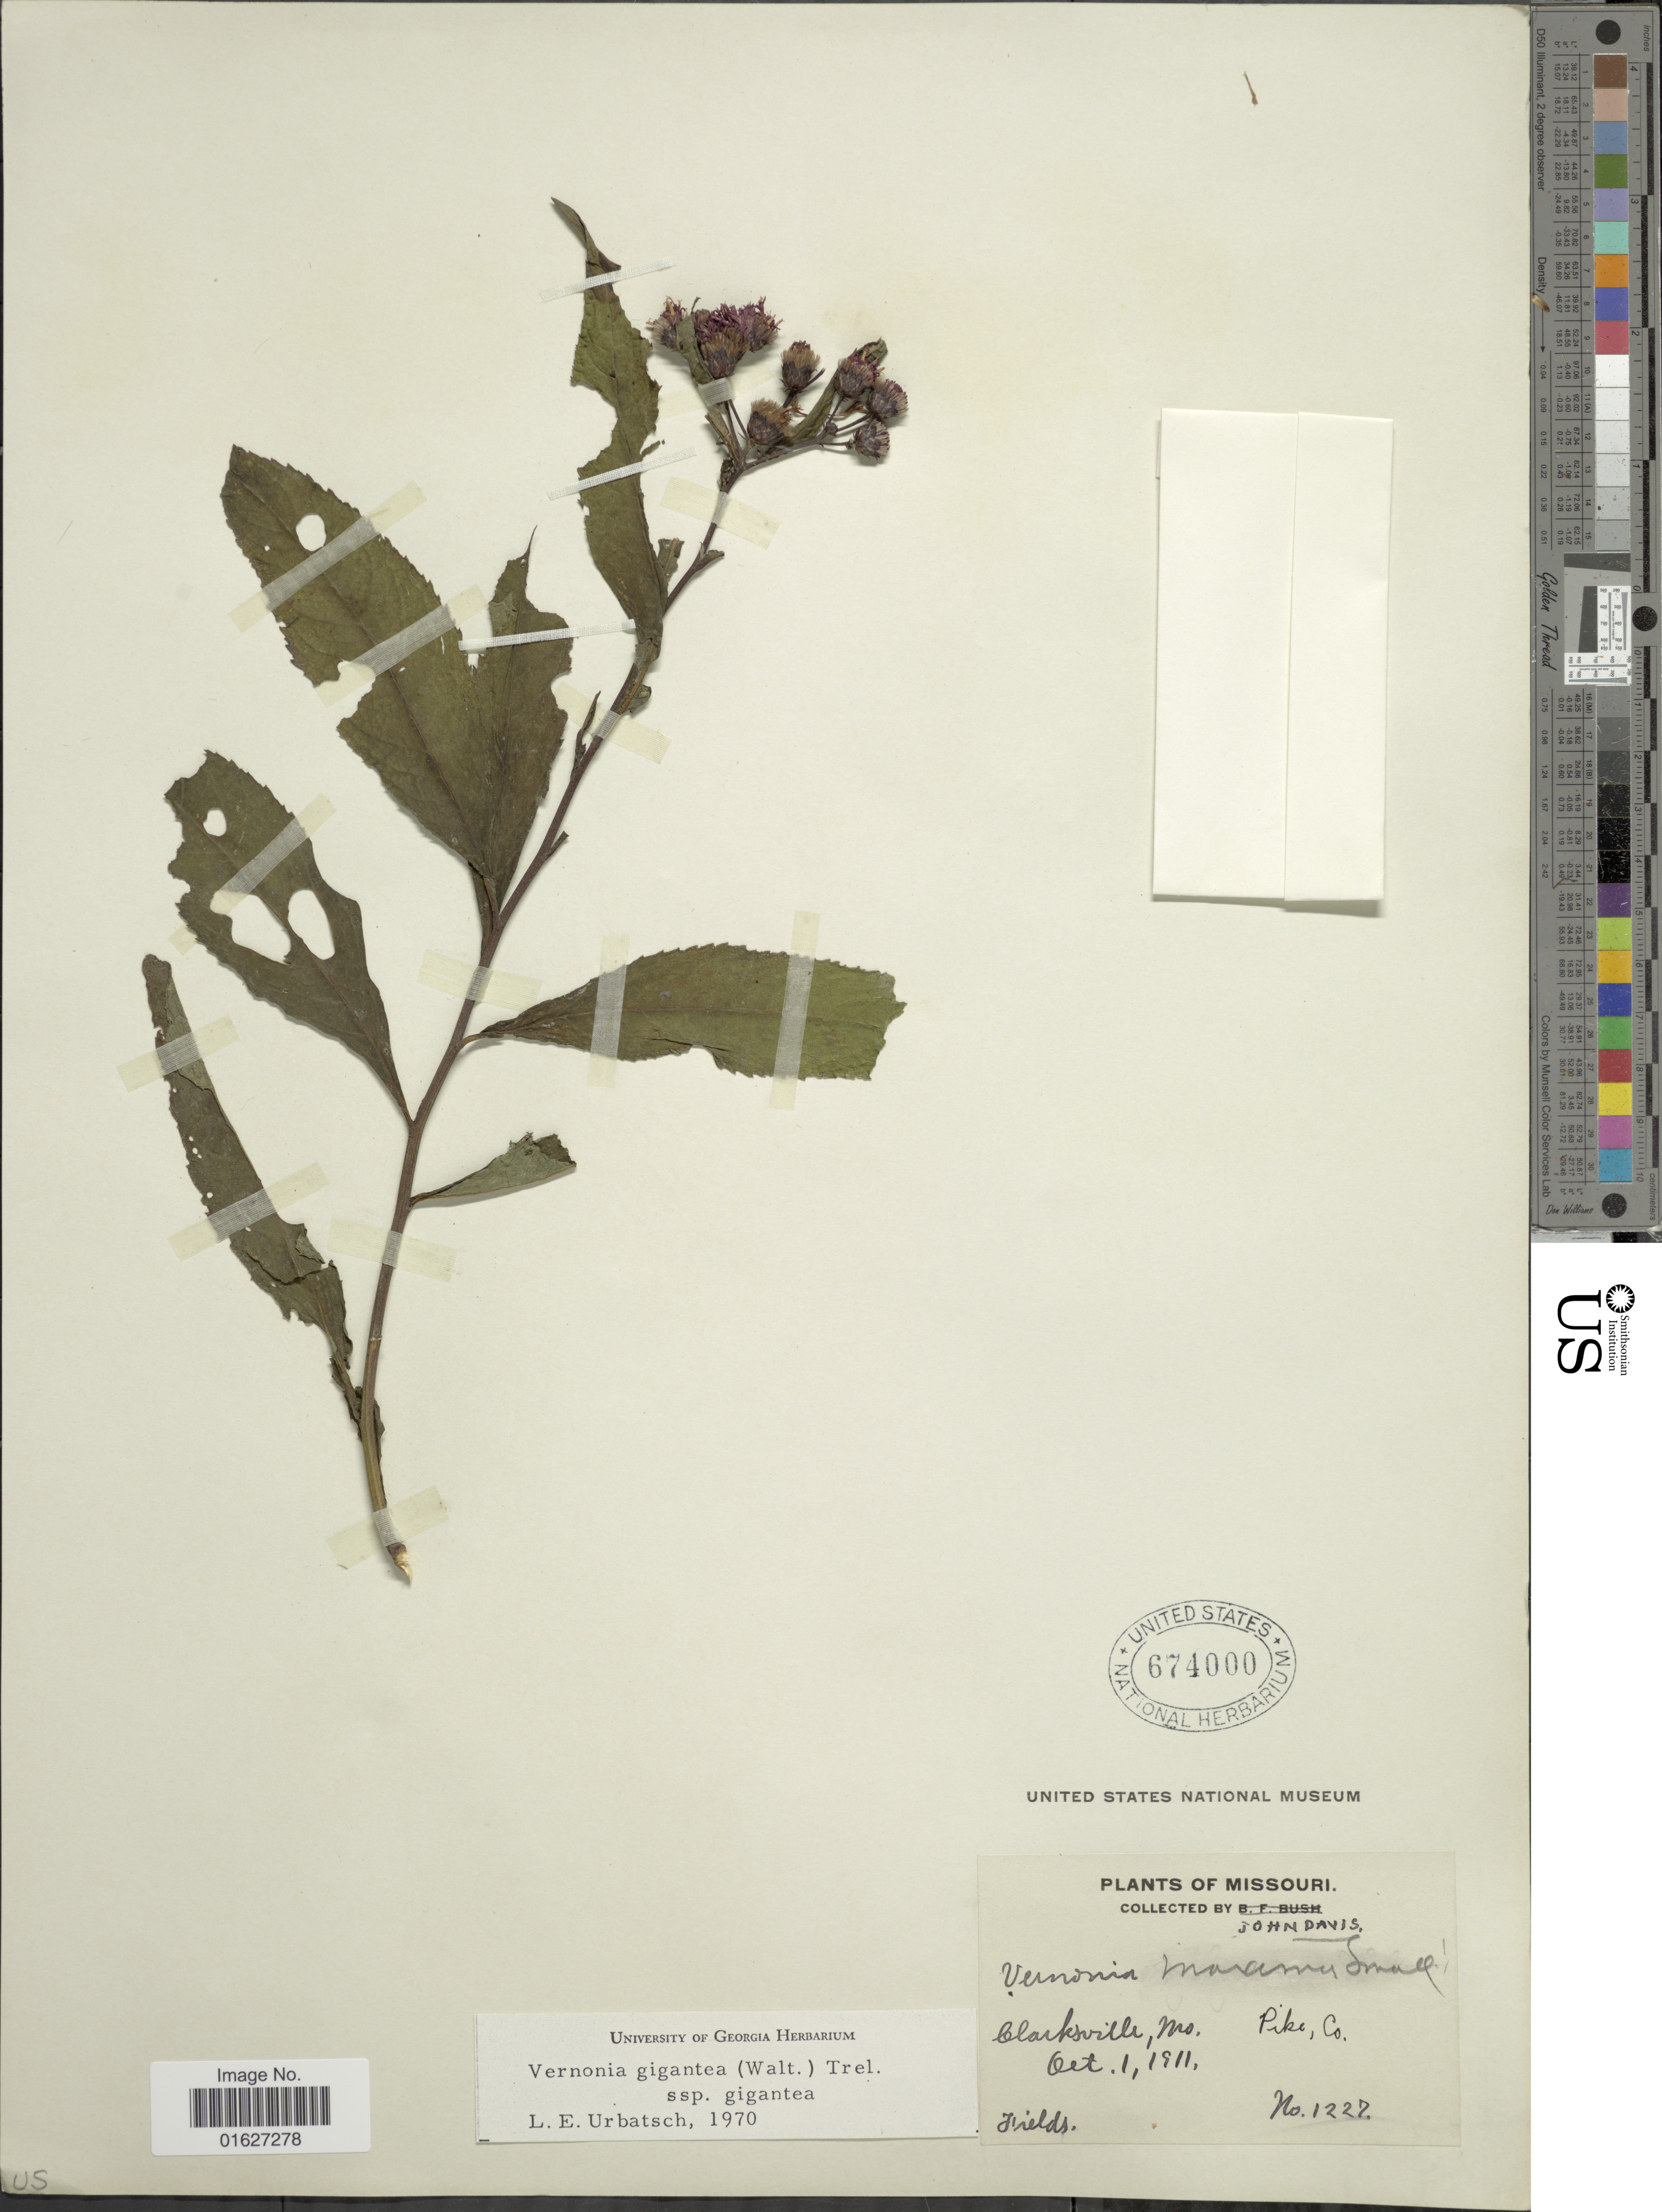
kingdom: Plantae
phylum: Tracheophyta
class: Magnoliopsida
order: Asterales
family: Asteraceae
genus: Vernonia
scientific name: Vernonia gigantea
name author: (Walter) Trel.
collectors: J. Davis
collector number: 1227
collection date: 1911-10-01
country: United States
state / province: Missouri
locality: Clarksville, Mo. Pike Co.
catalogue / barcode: US 674000